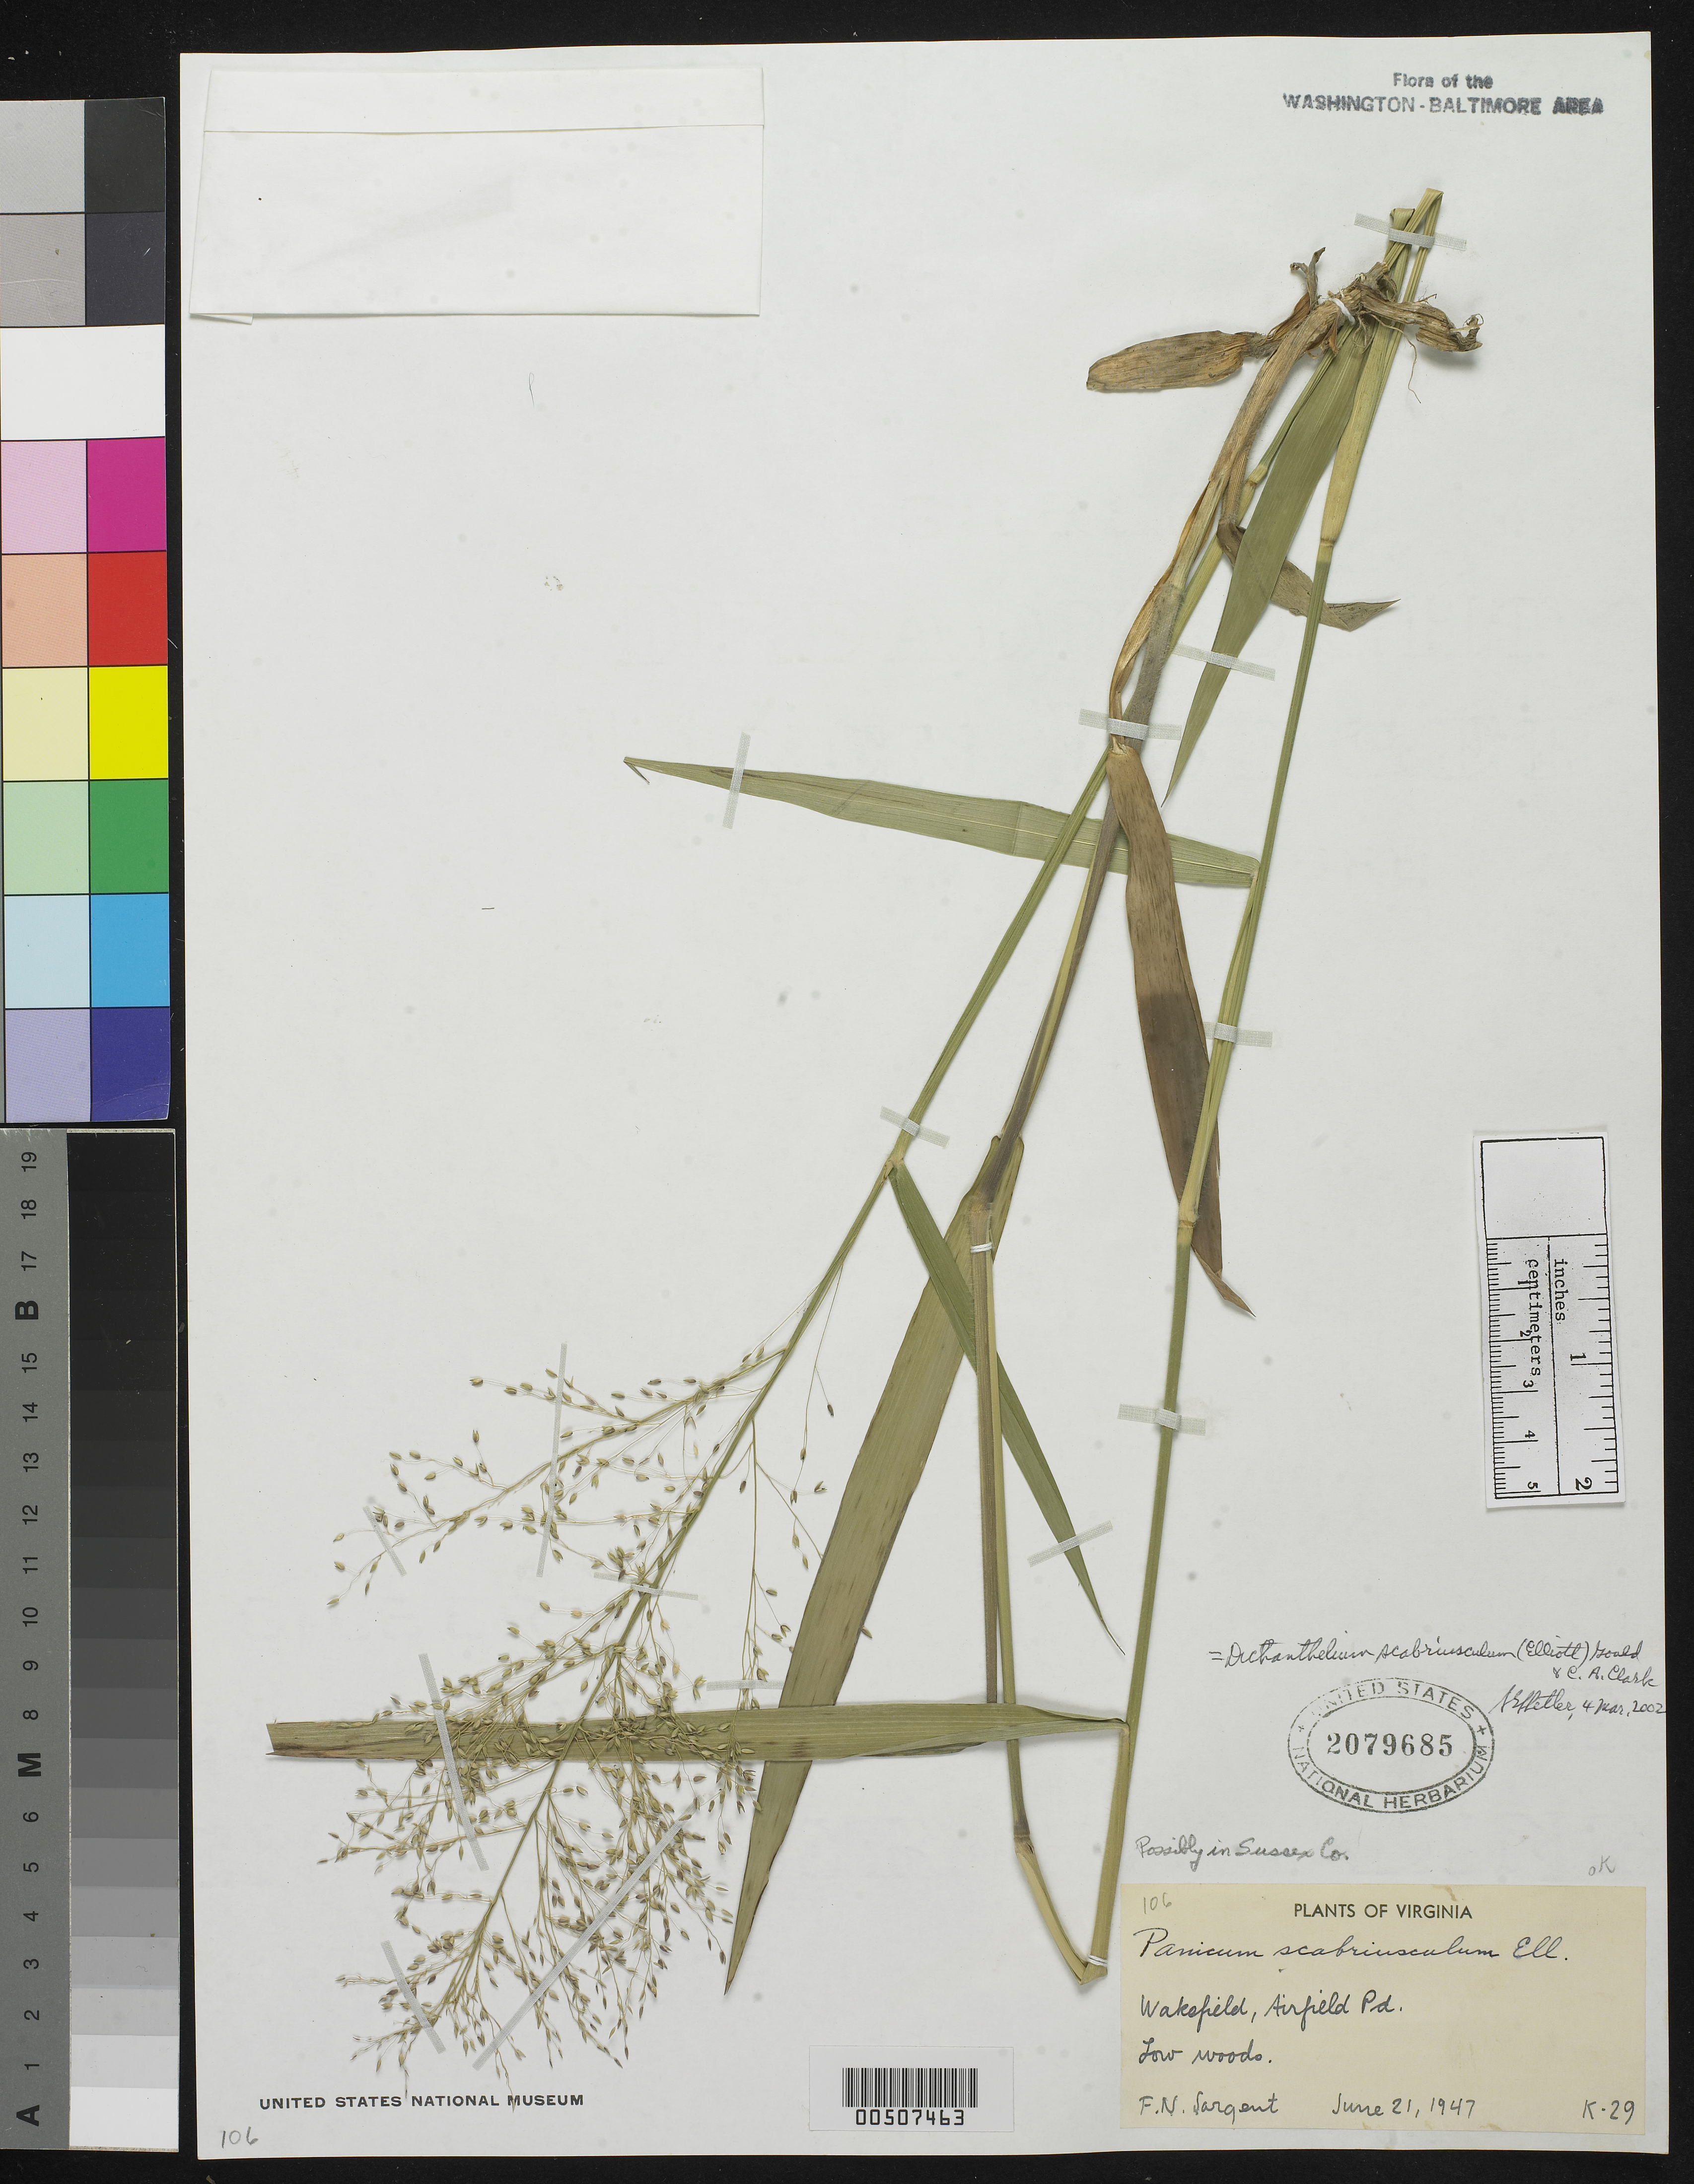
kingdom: Plantae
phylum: Tracheophyta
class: Liliopsida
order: Poales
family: Poaceae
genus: Dichanthelium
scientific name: Dichanthelium scabriusculum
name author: (Elliott) Gould & C.A. Clark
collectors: F. Sargent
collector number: K-29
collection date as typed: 21 Jun 1947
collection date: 1947-06-21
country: United States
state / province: Virginia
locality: Wakefield, Airfield Pd.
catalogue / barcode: US 2079685